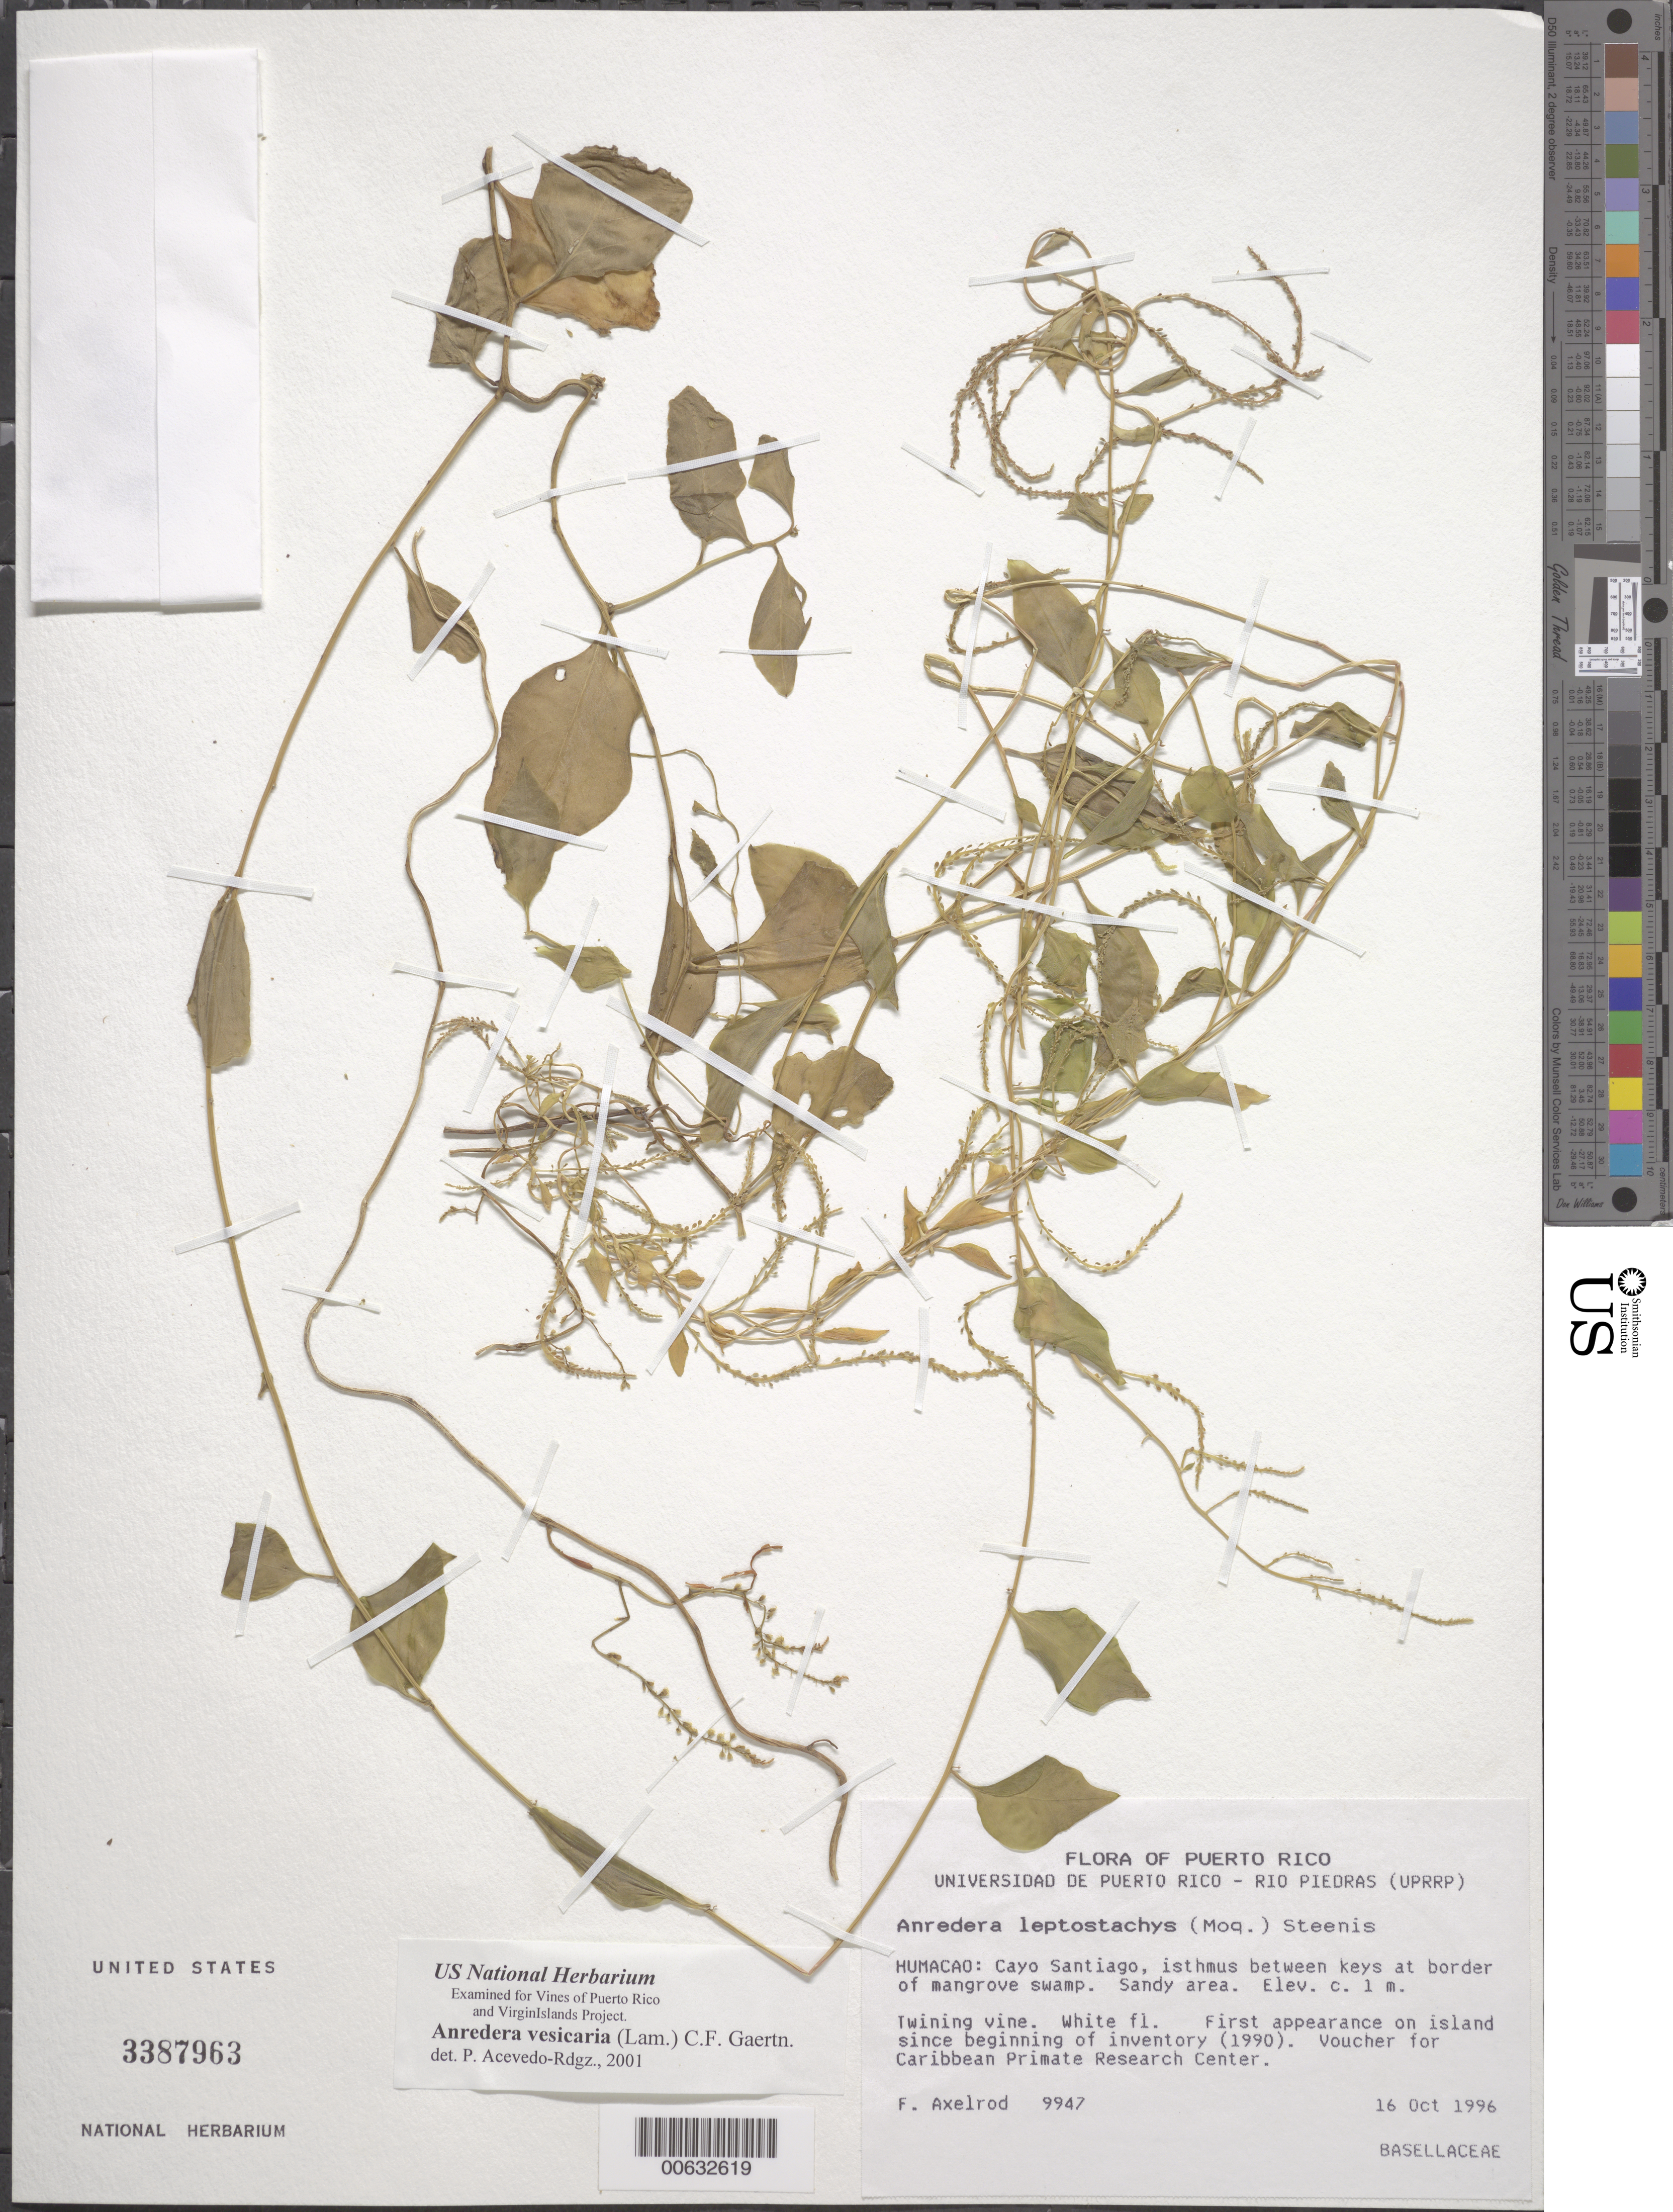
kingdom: Plantae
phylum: Tracheophyta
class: Magnoliopsida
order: Caryophyllales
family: Basellaceae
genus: Anredera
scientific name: Anredera leptostachys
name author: (Moq.) Steenis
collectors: F. S. Axelrod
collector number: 9947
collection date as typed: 16 Oct 1996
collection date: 1996-10-16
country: Puerto Rico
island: Greater Antilles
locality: Humacao: Cayo Santiago, isthmus between keys at border of mangrove swamp.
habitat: Sandy area.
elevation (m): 1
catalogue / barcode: US 3387963